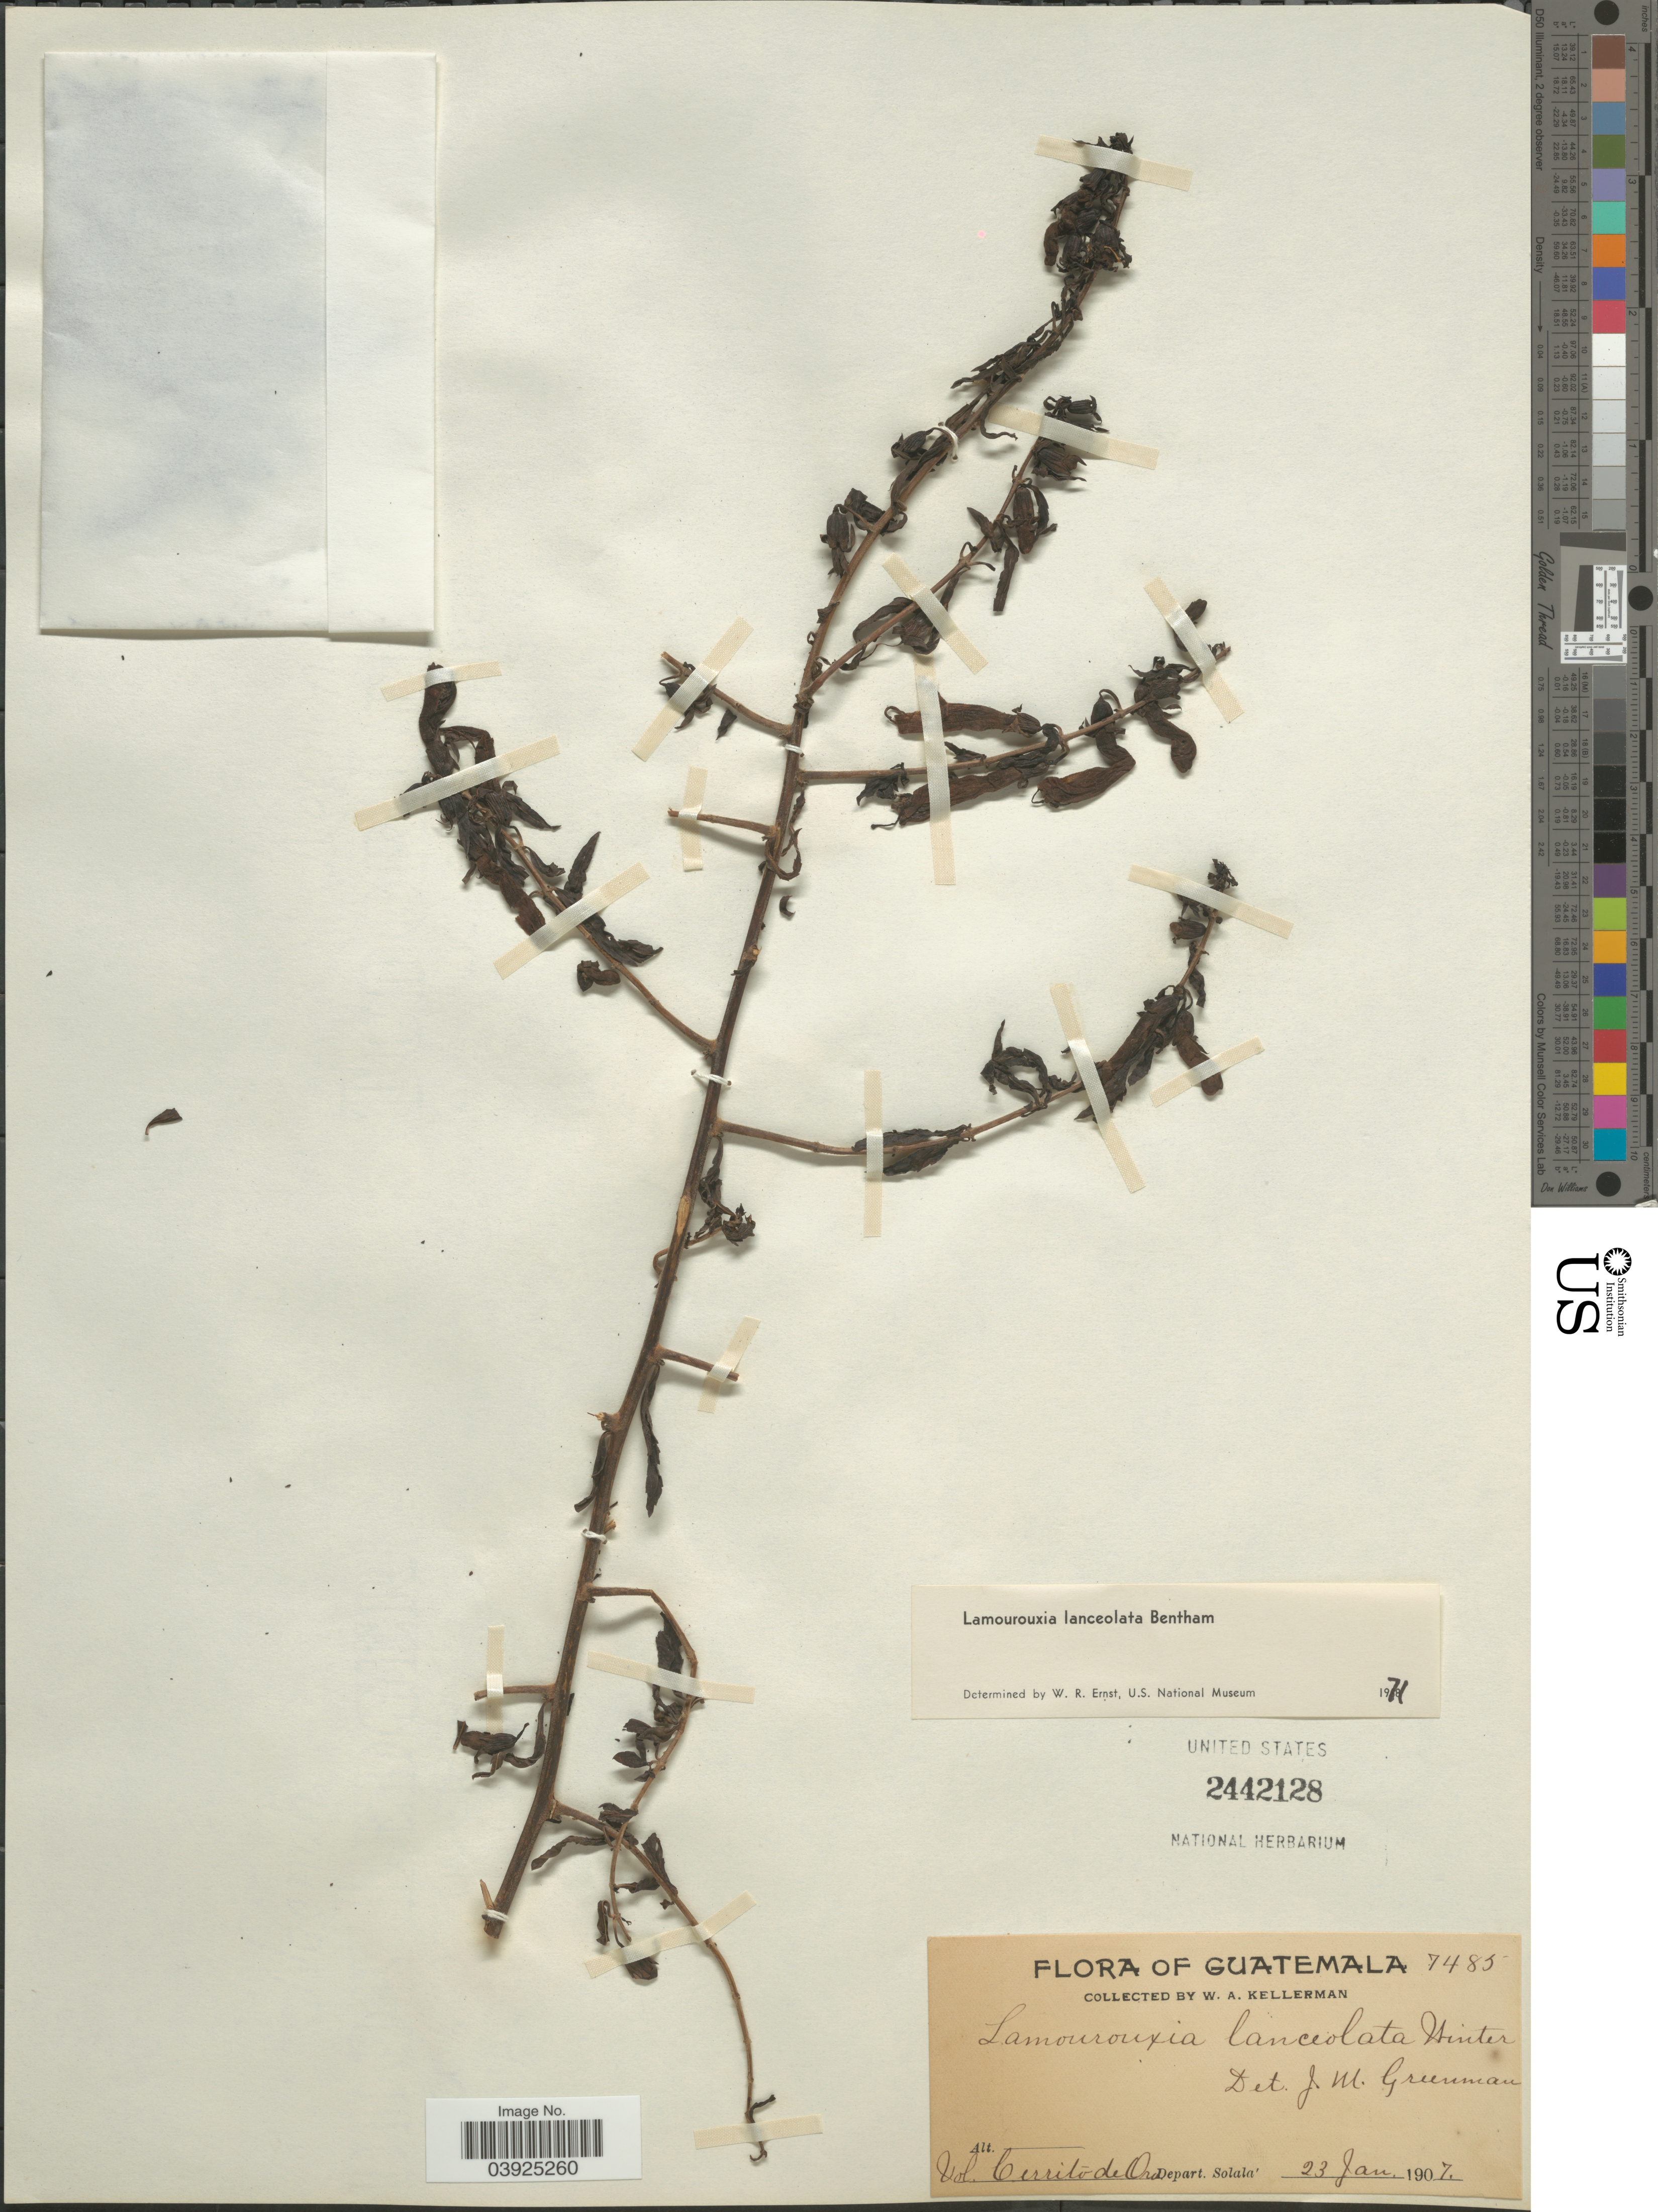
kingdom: Plantae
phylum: Tracheophyta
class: Magnoliopsida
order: Lamiales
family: Orobanchaceae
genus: Lamourouxia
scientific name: Lamourouxia lanceolata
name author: Benth.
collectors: W. Kellerman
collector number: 7485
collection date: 1907-01-23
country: Guatemala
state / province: Solola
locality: Vol. Cerrito de Oro. Depart. Sololá.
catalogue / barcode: US 2442128